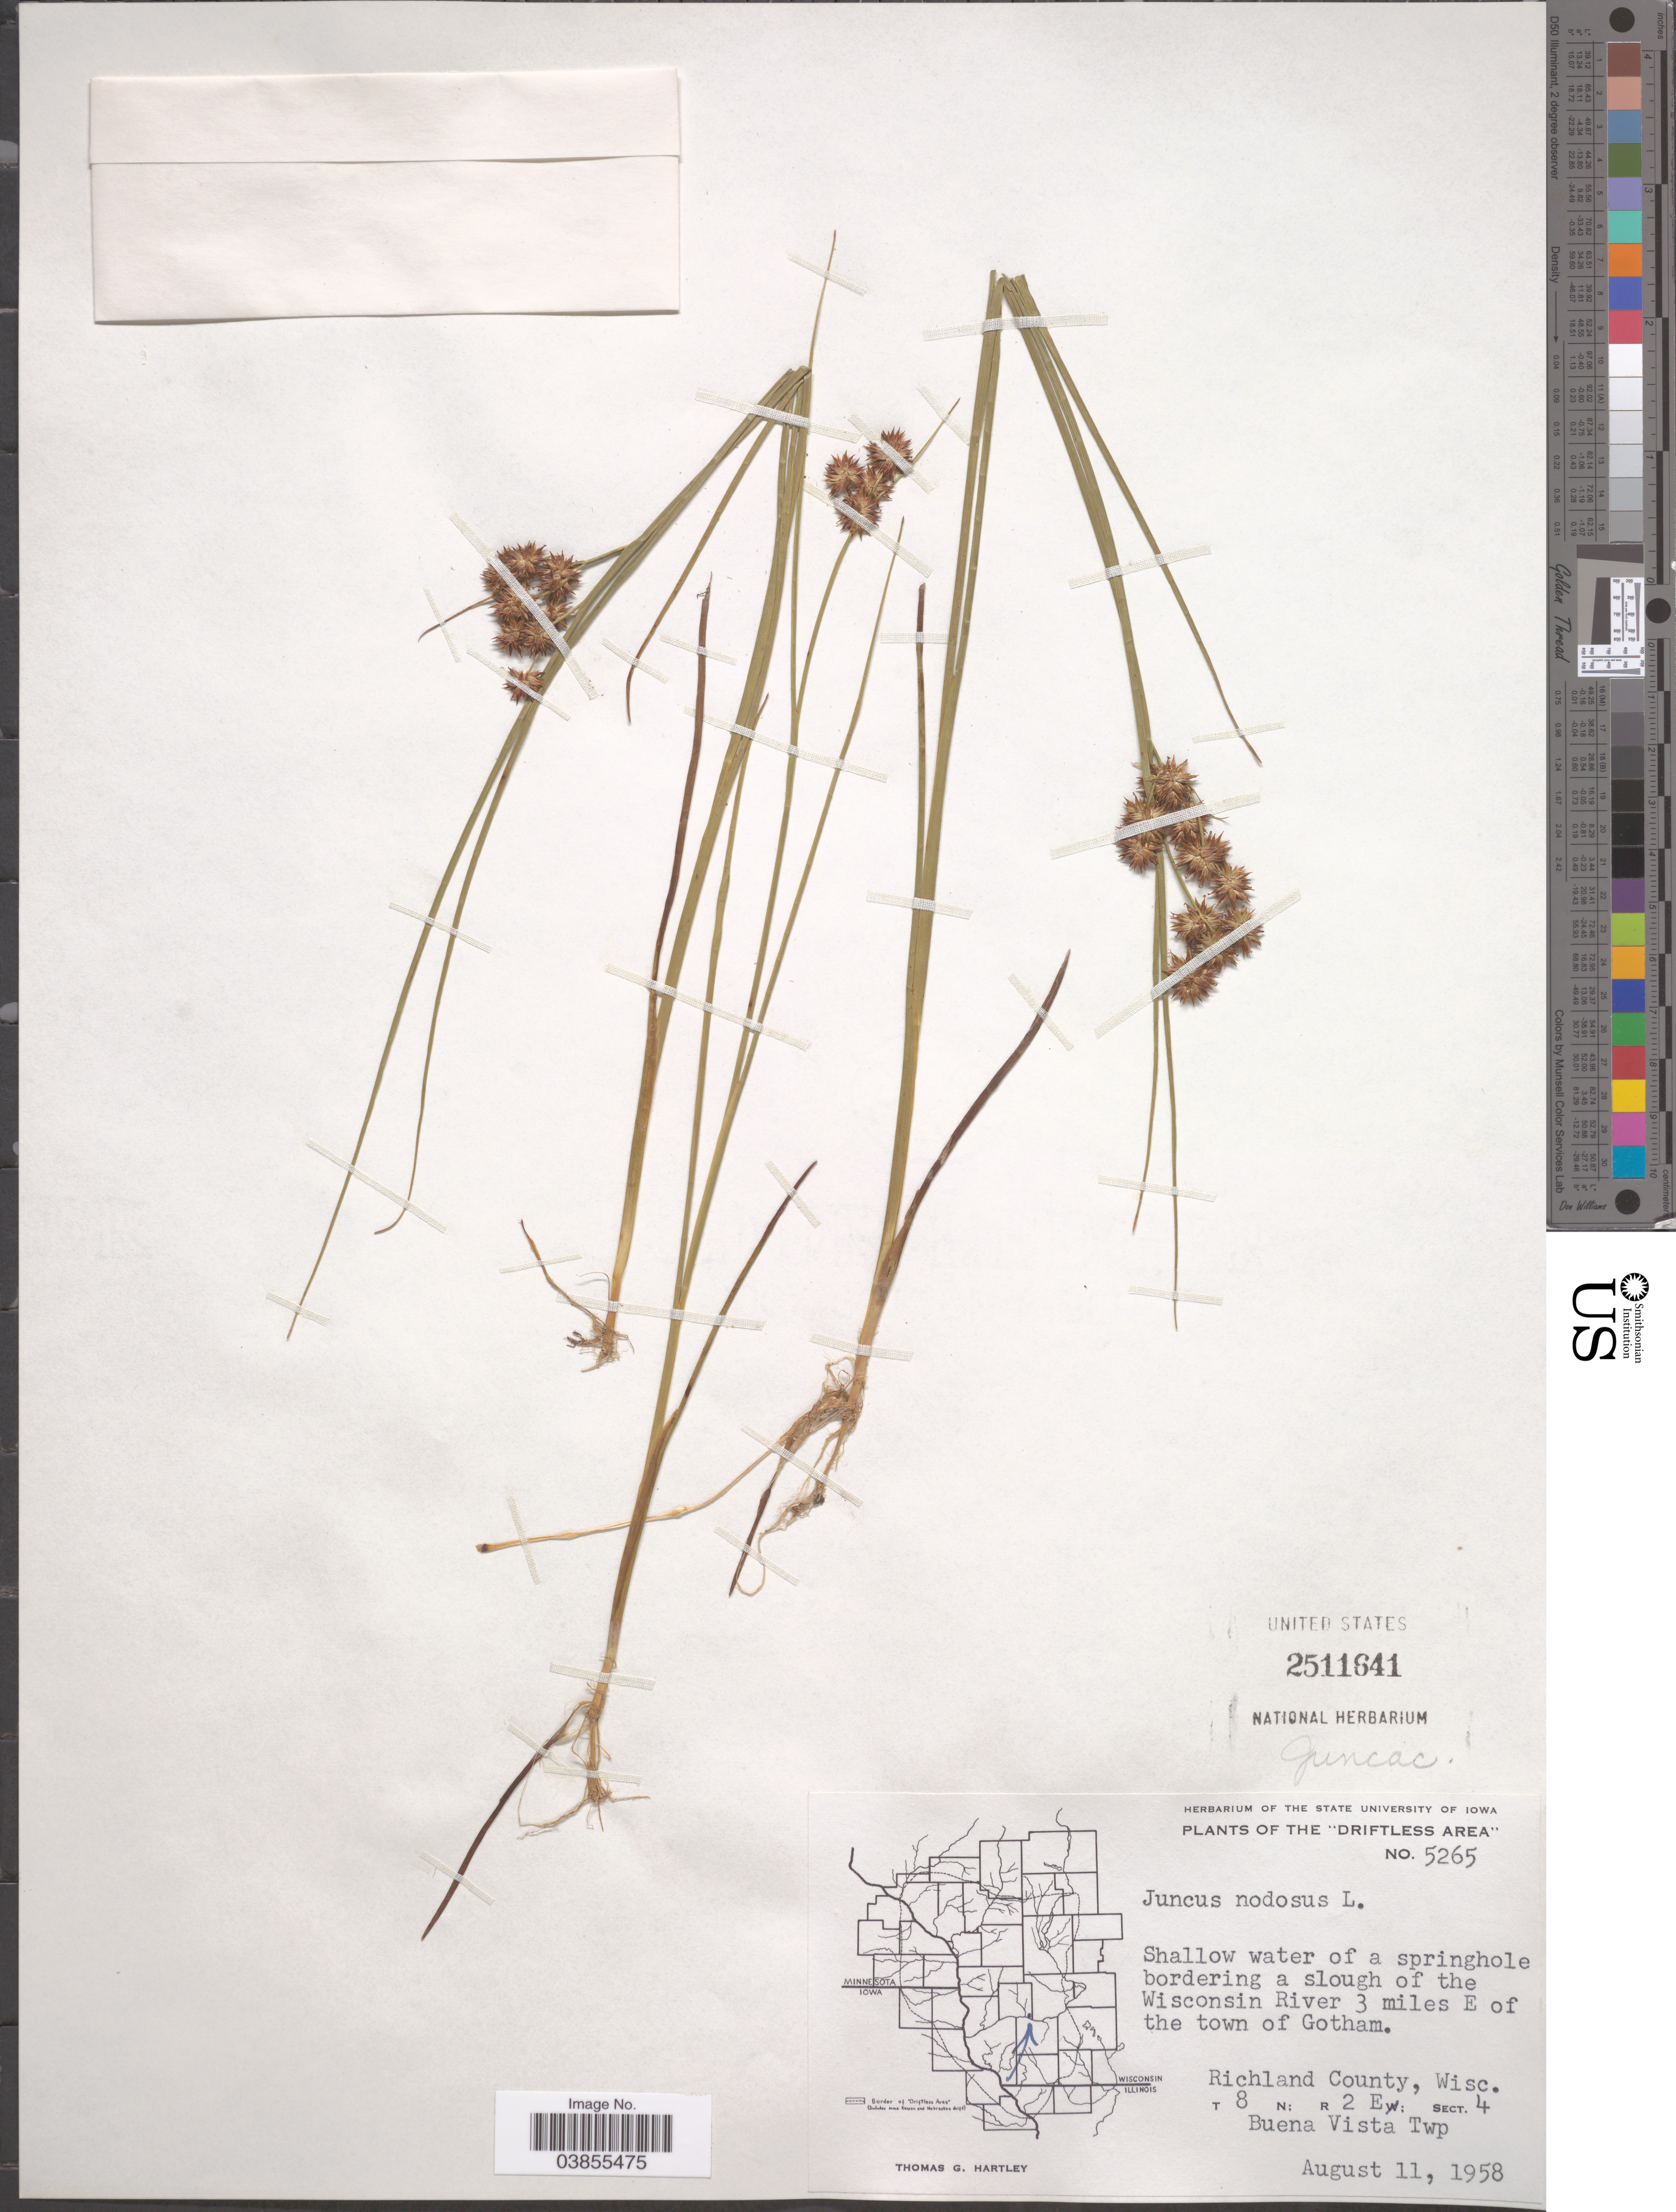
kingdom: Plantae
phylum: Tracheophyta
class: Liliopsida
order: Poales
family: Juncaceae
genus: Juncus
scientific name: Juncus nodosus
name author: L.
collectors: T. G. Hartley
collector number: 5265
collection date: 1958-08-11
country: United States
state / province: Iowa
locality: The "Driftless Area". Shallow water of a springhole bordering a slough of the Wisconsin River 3 miles E of the town of Gotham. Richland County. T 8 N; R 2 E; Sect. 4. Buena Vista Twp.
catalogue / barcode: US 2511641